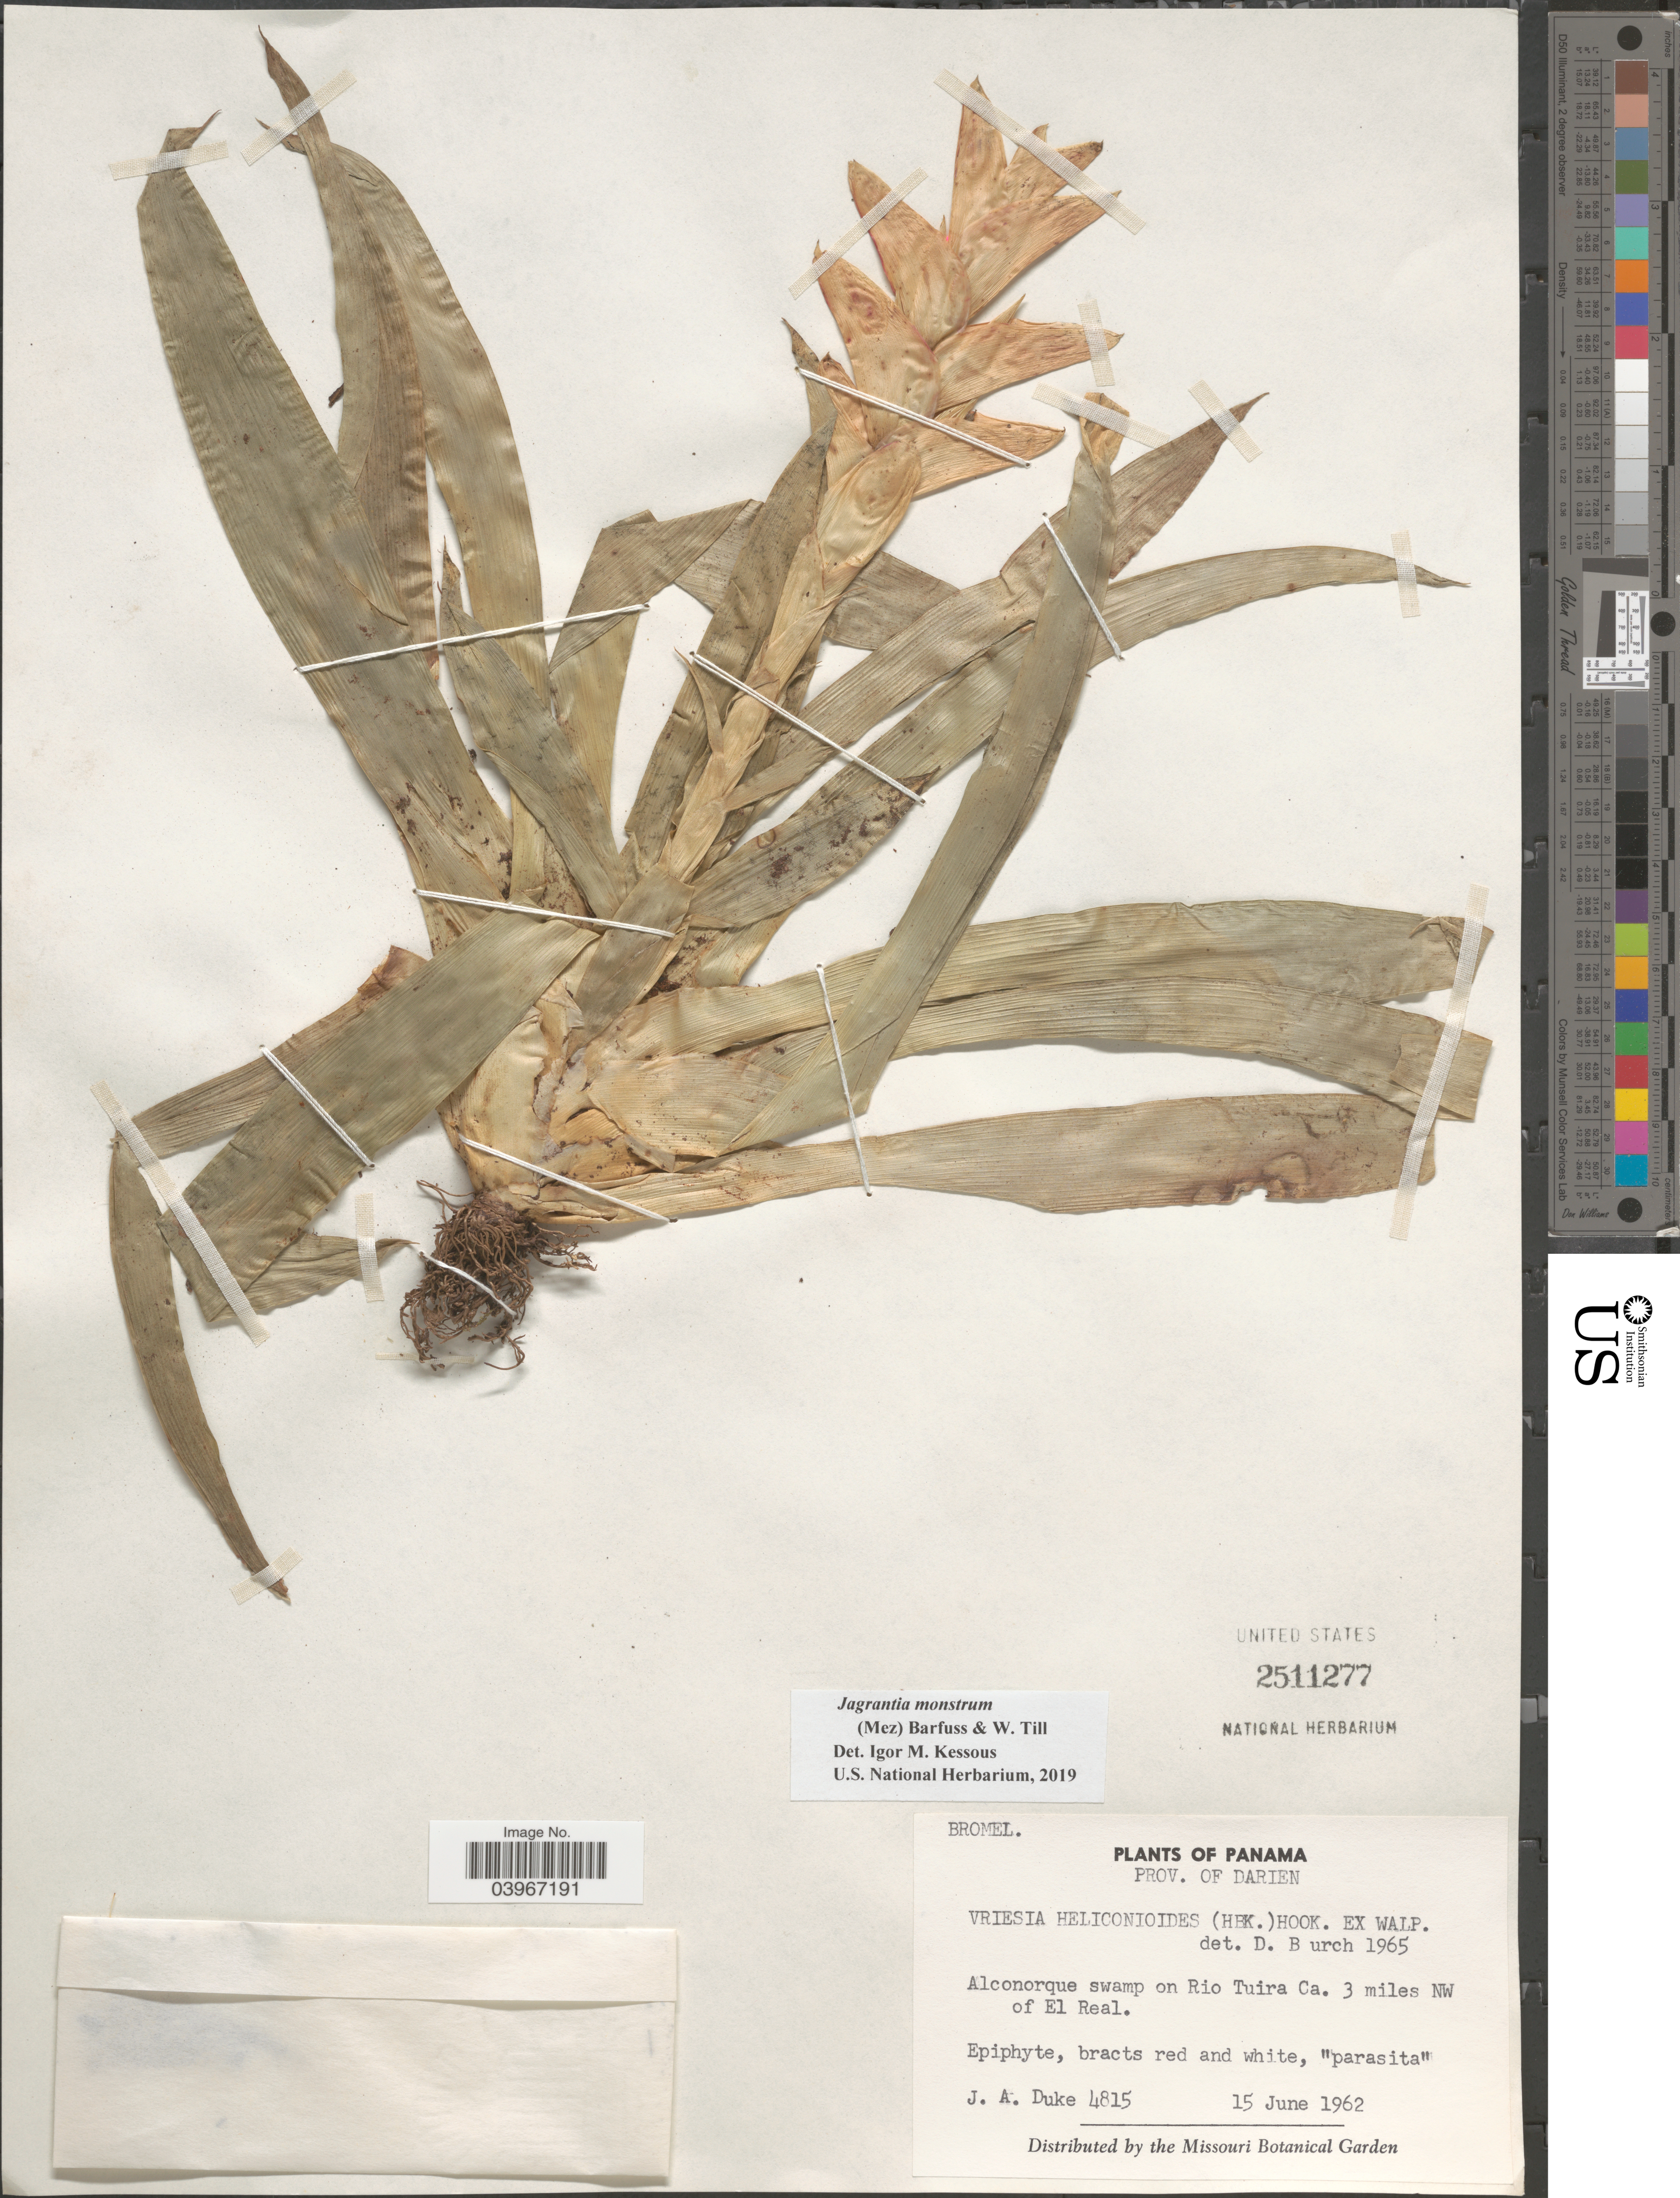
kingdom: Plantae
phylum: Tracheophyta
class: Liliopsida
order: Poales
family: Bromeliaceae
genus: Jagrantia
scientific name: Jagrantia monstrum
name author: (Mez) Barfuss & W. Till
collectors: J. A. Duke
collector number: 4815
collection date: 1962-06-15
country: Panama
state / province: Darien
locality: Alconorque swamp on Rio Tuira Ca. 3 miles NW of El Real.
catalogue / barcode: US 2511277